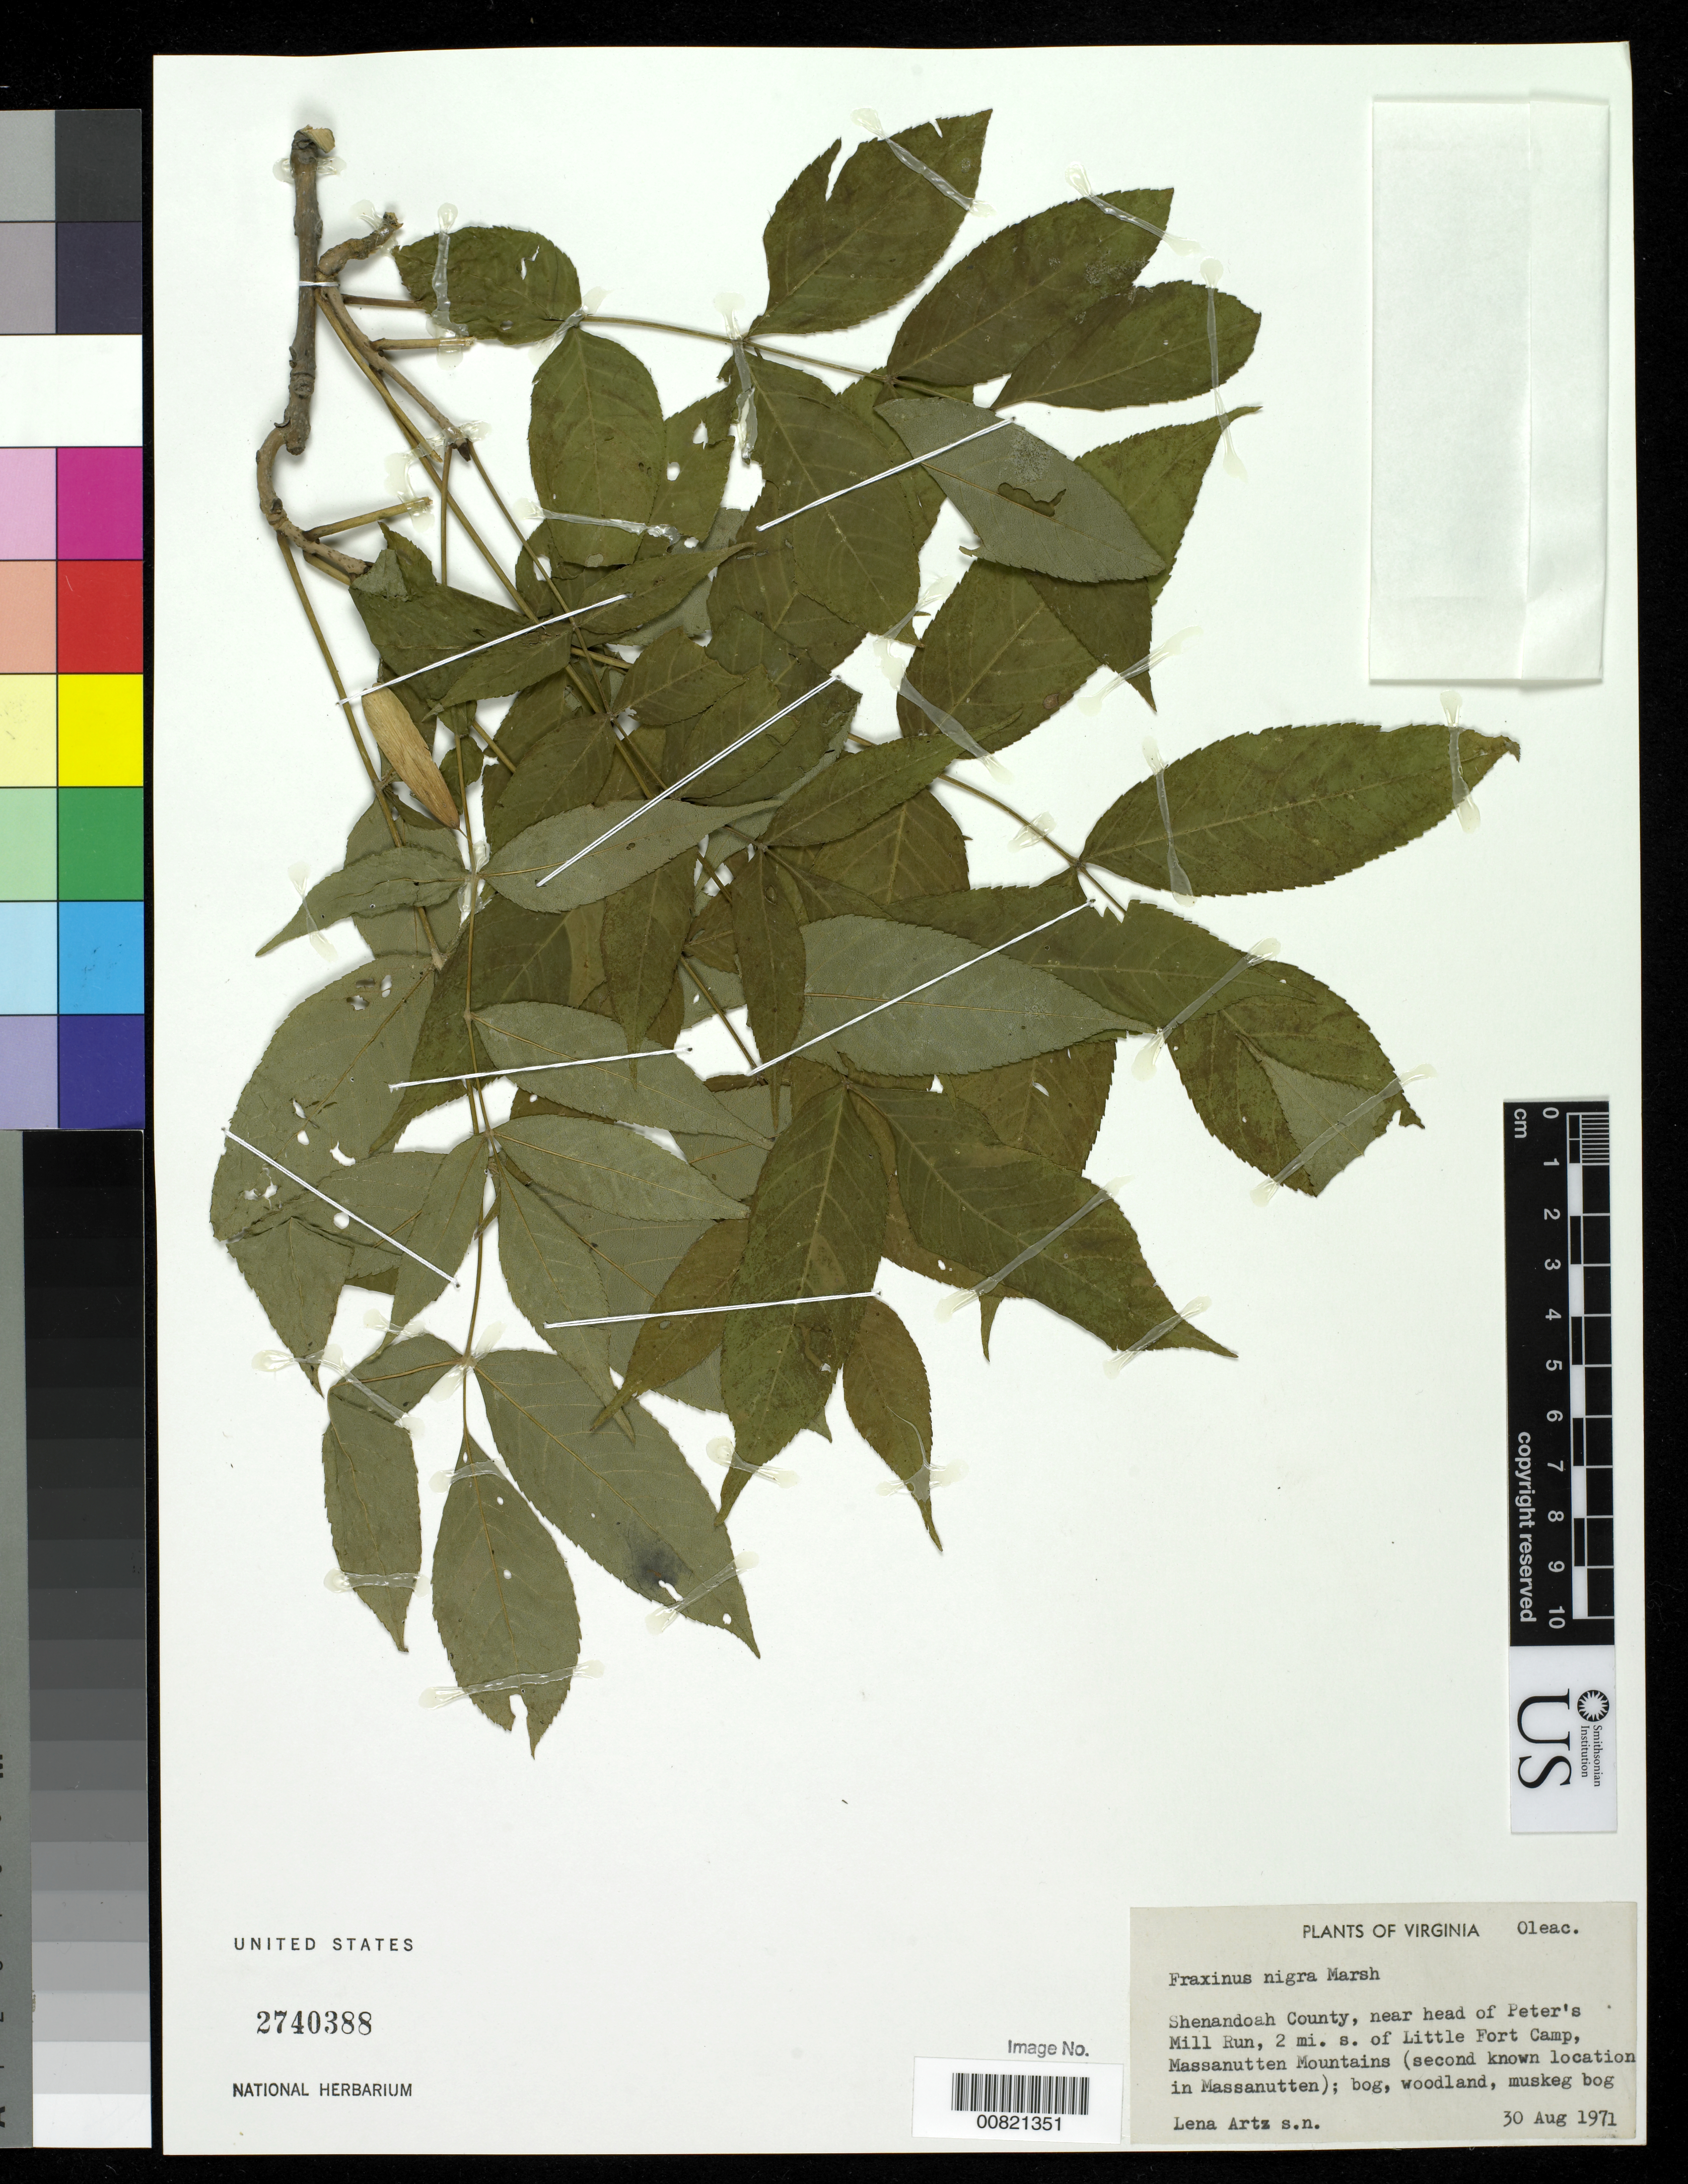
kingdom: Plantae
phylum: Tracheophyta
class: Magnoliopsida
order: Lamiales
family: Oleaceae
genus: Fraxinus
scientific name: Fraxinus nigra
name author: Marshall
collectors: L. Artz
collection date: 1971-08-30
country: United States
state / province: Virginia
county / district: Shenandoah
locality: Near head of Peter's Mill Run, 2 mi. S of Little Fort Camp, Massanutten Mountains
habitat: Bog, woodland, muskeg bog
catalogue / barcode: US 2740388